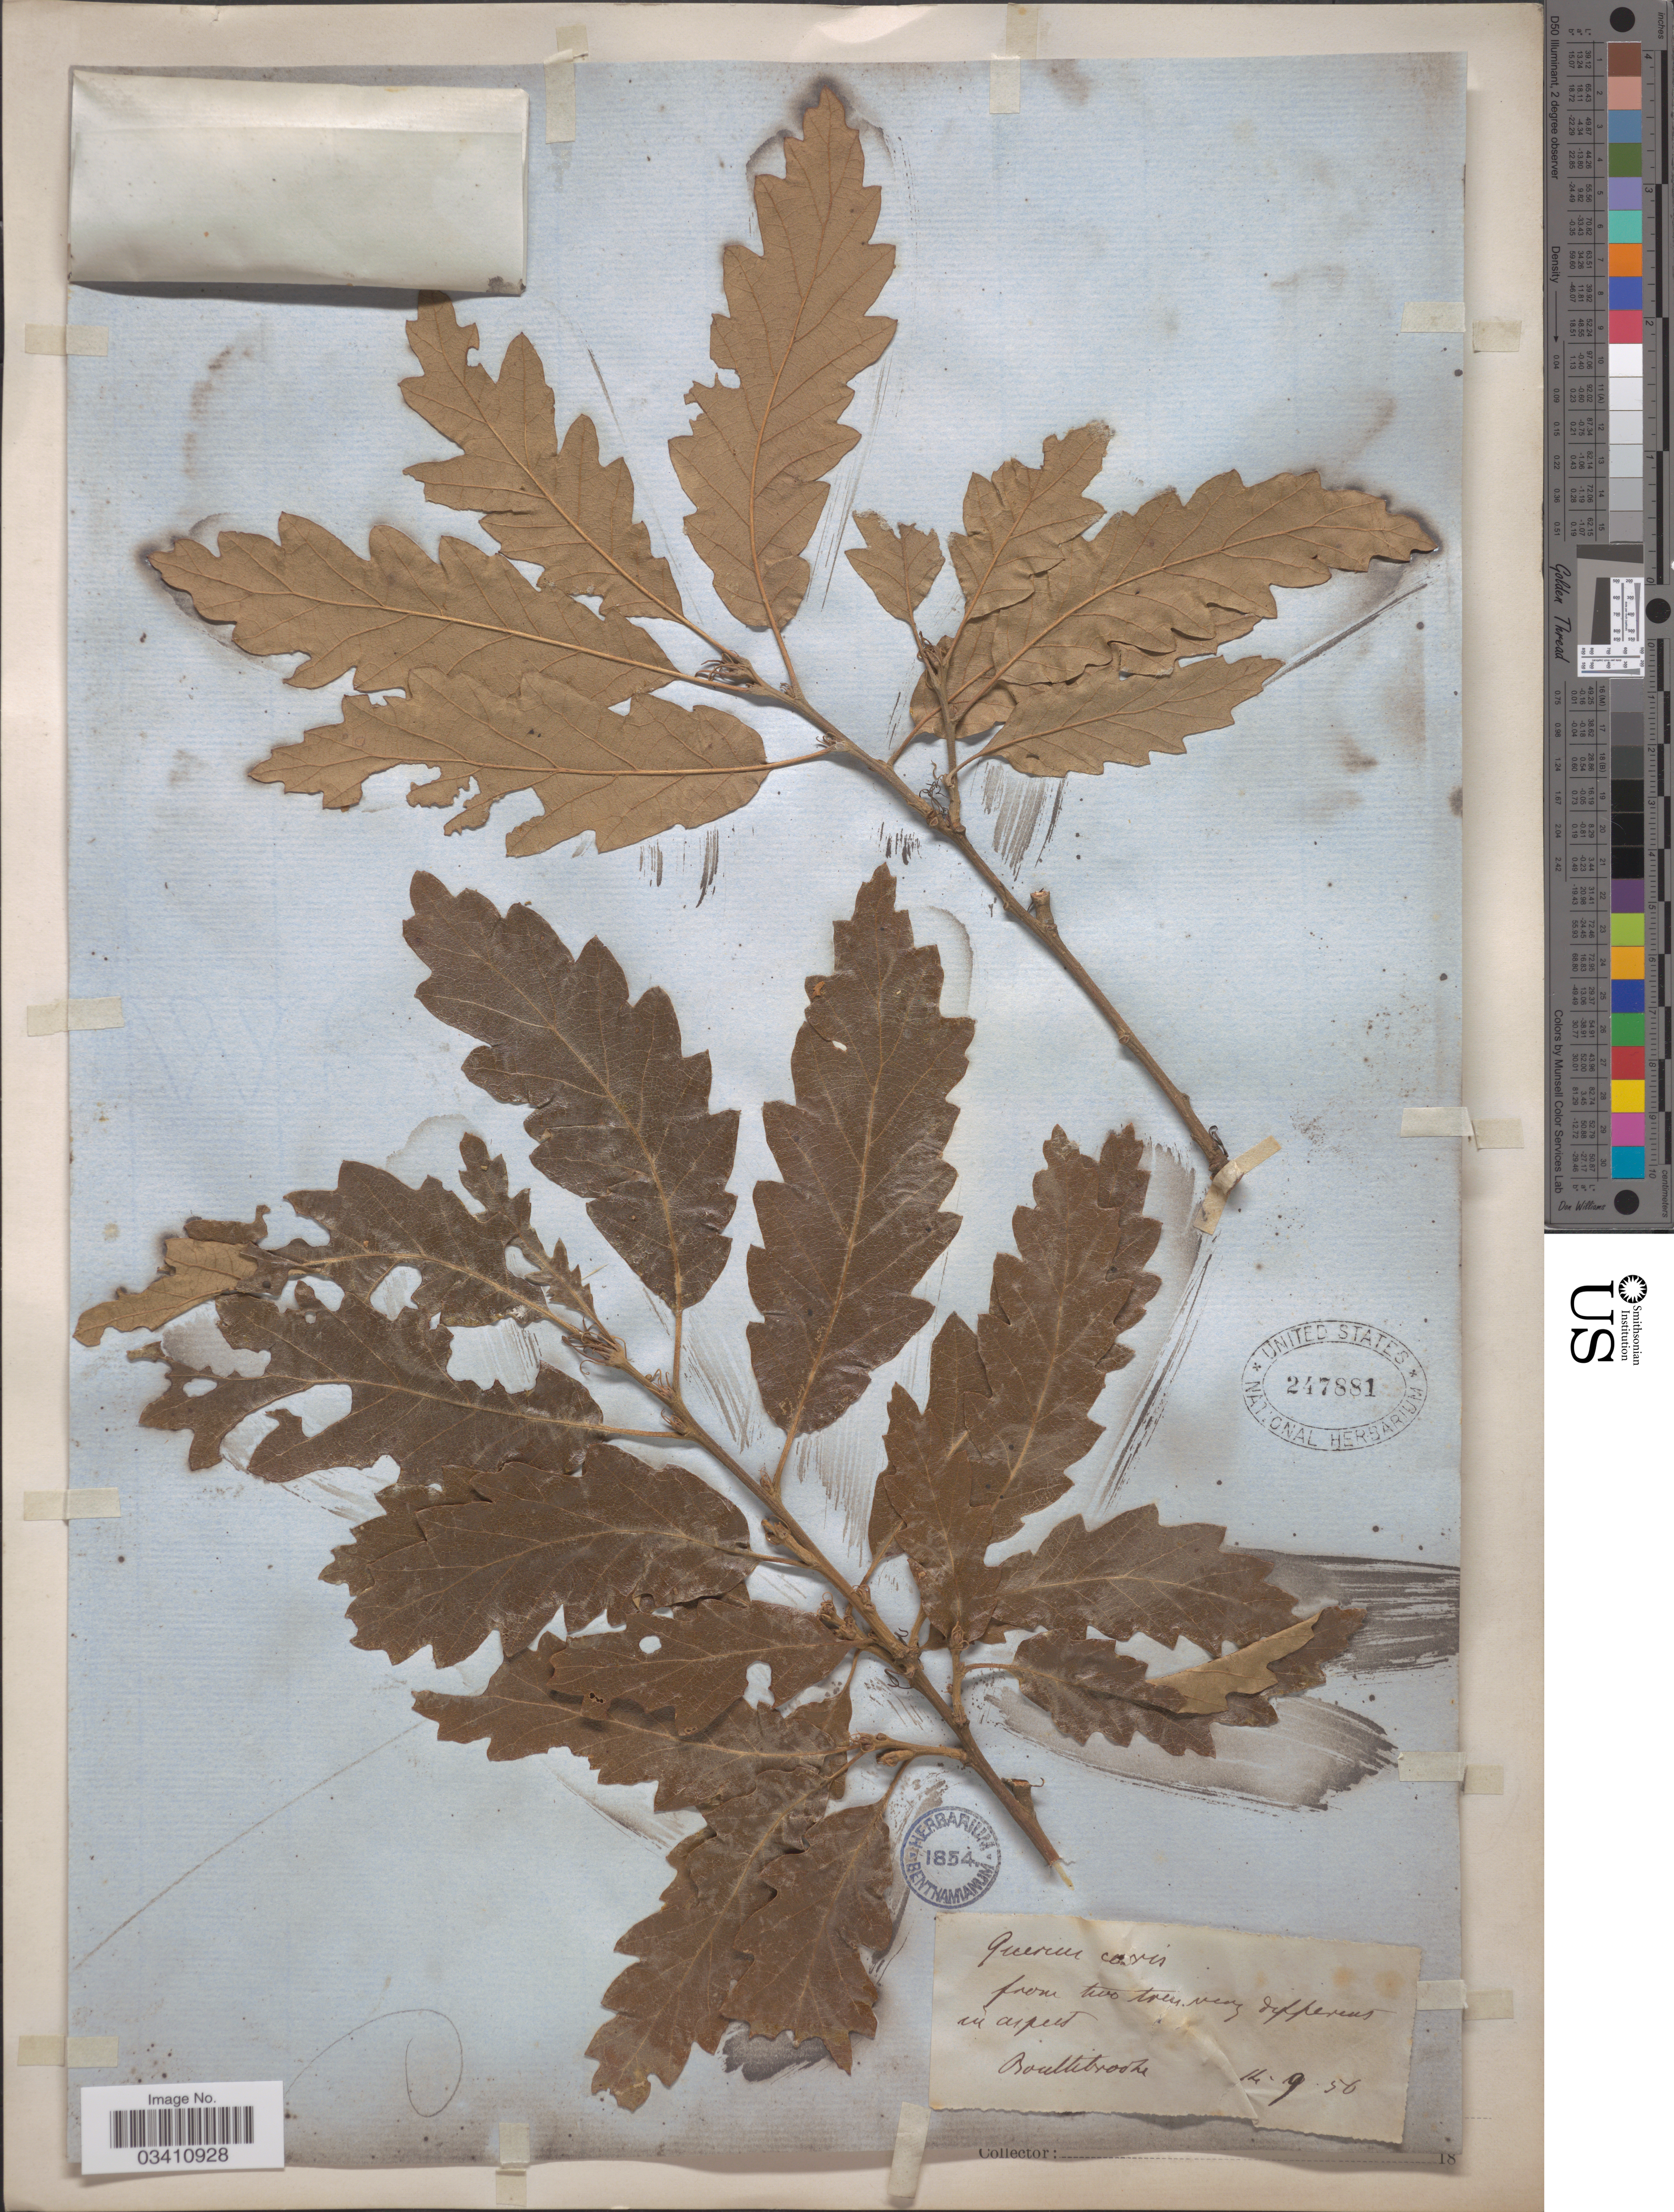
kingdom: Plantae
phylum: Tracheophyta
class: Magnoliopsida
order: Fagales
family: Fagaceae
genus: Quercus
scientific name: Quercus cerris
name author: L.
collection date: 1856-09-14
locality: In arpeet. [interpreted]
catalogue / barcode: US 247881